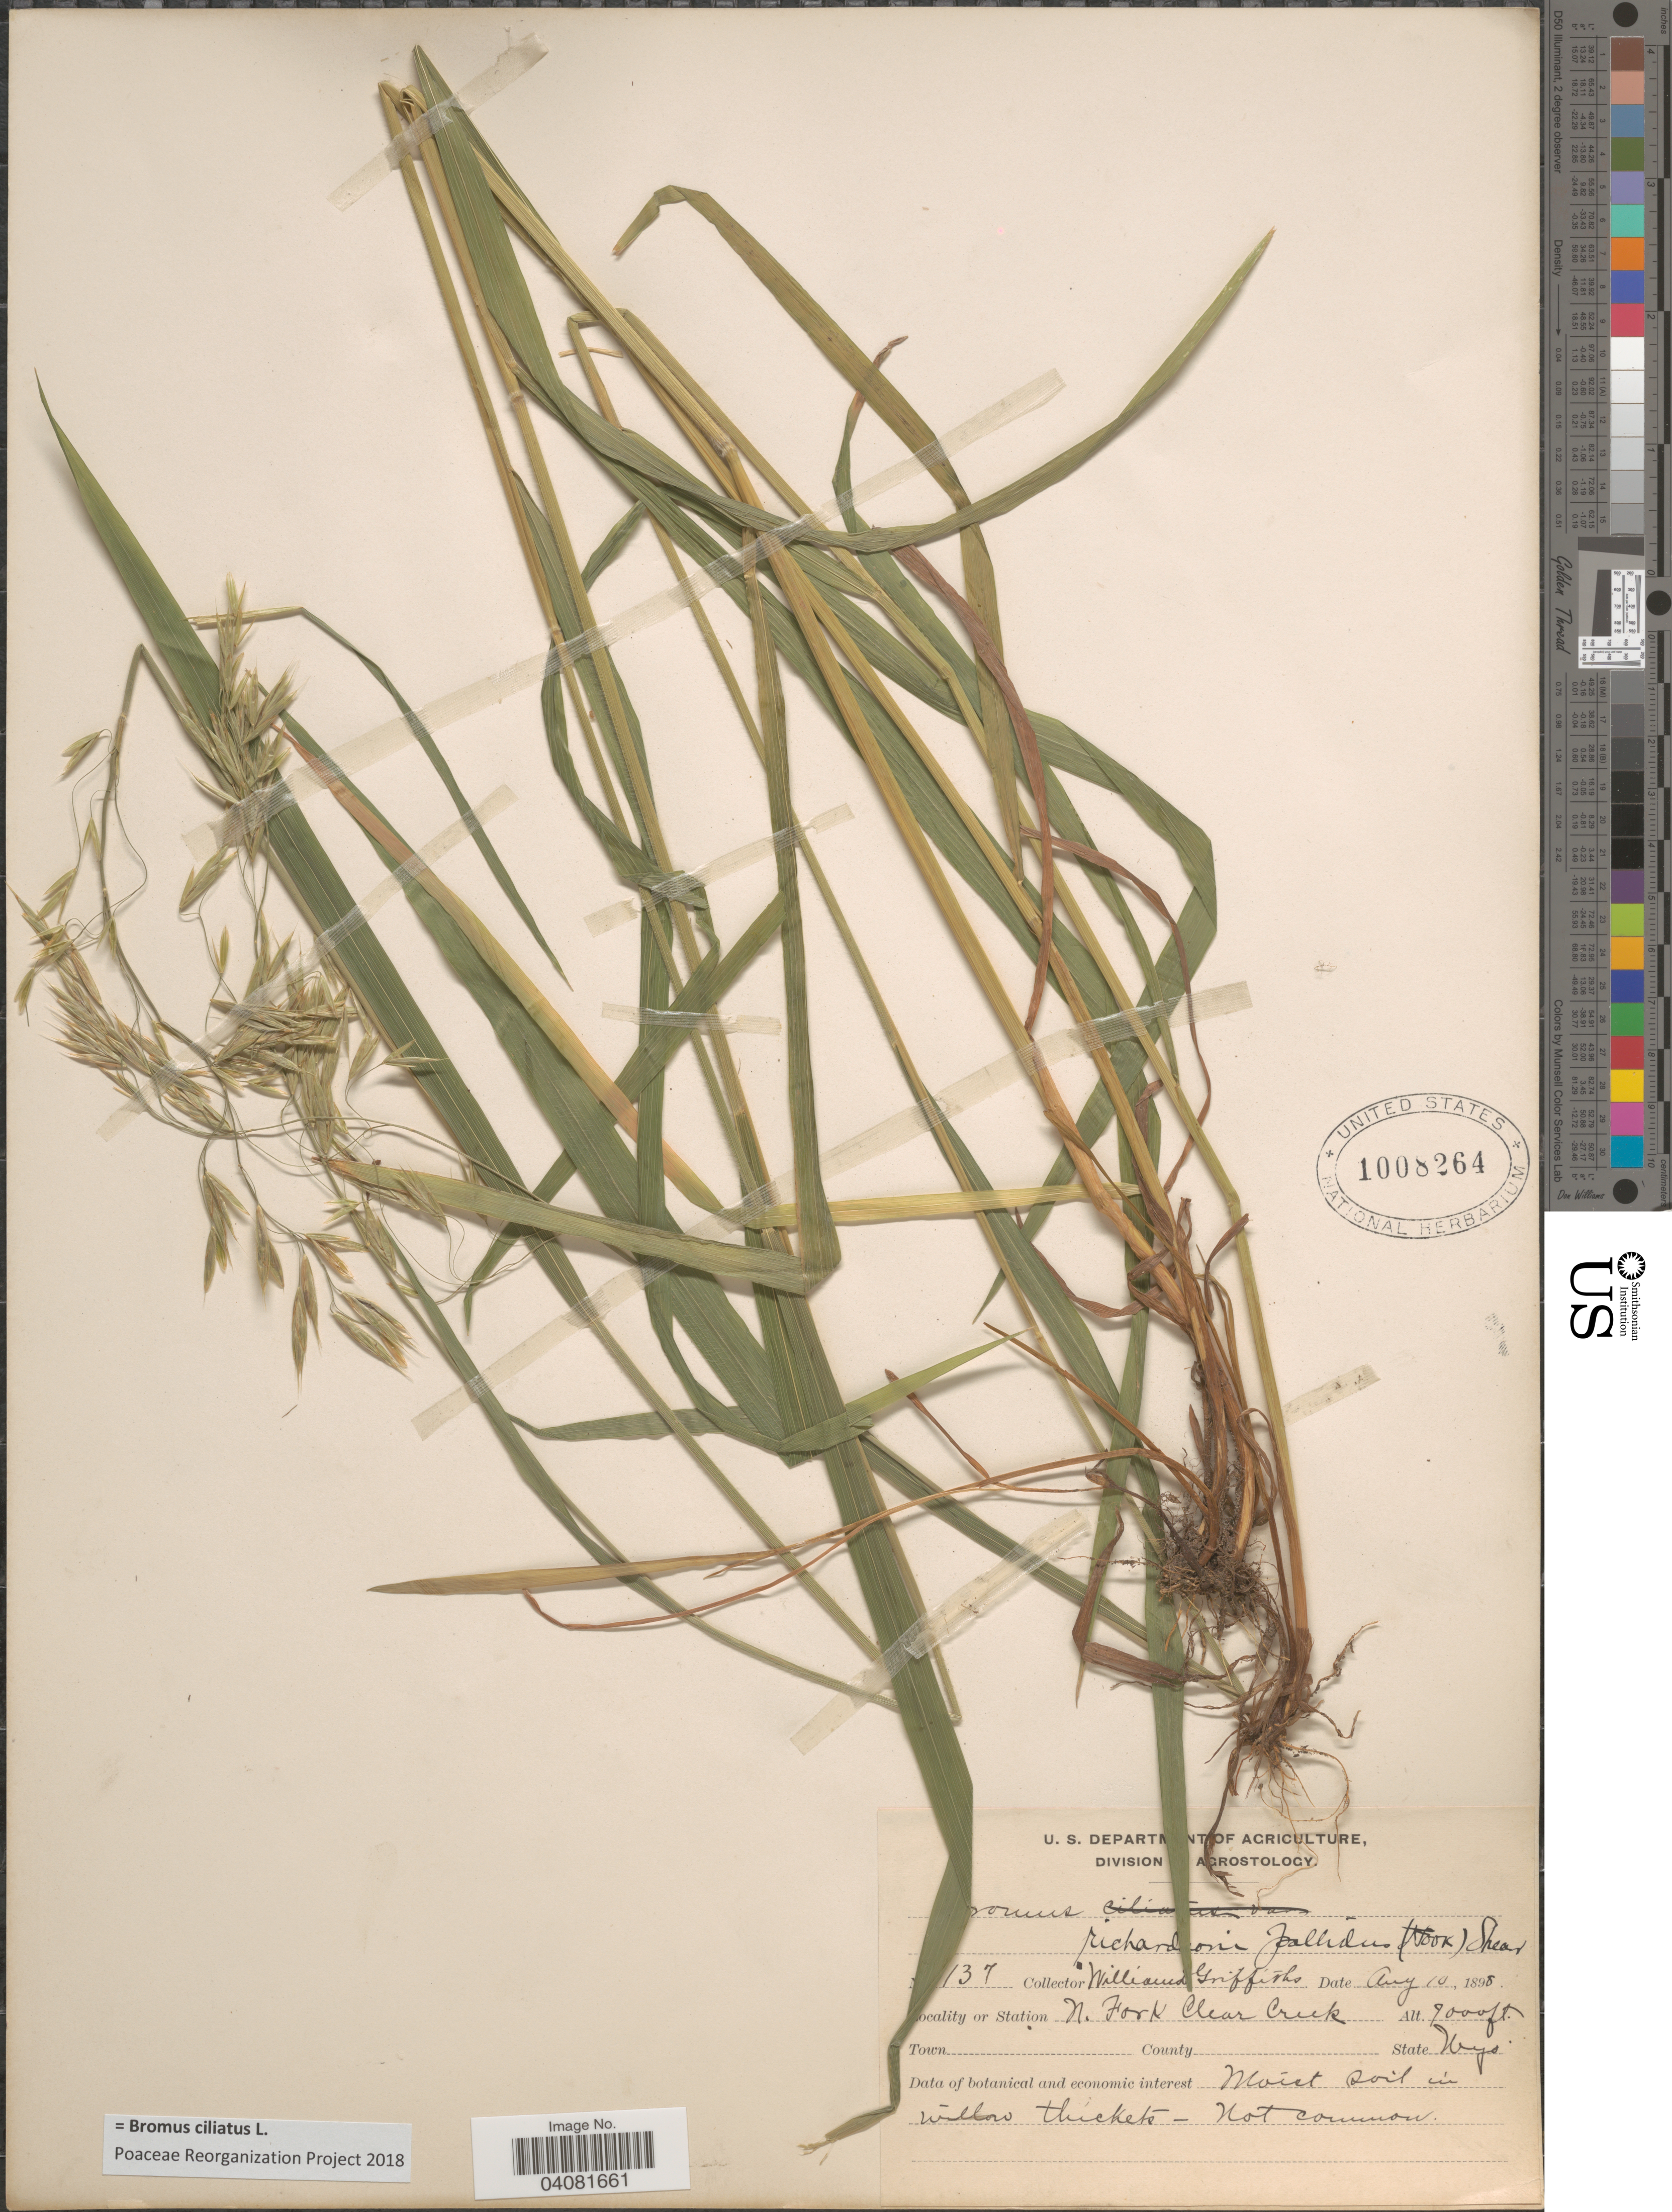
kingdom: Plantae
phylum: Tracheophyta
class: Liliopsida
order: Poales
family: Poaceae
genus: Bromus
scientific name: Bromus ciliatus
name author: L.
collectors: -- Williams & -- Griffiths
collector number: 137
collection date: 1898-08-10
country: United States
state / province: Wyoming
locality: N. Fork Clear Creek.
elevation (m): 2134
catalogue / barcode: US 1008264